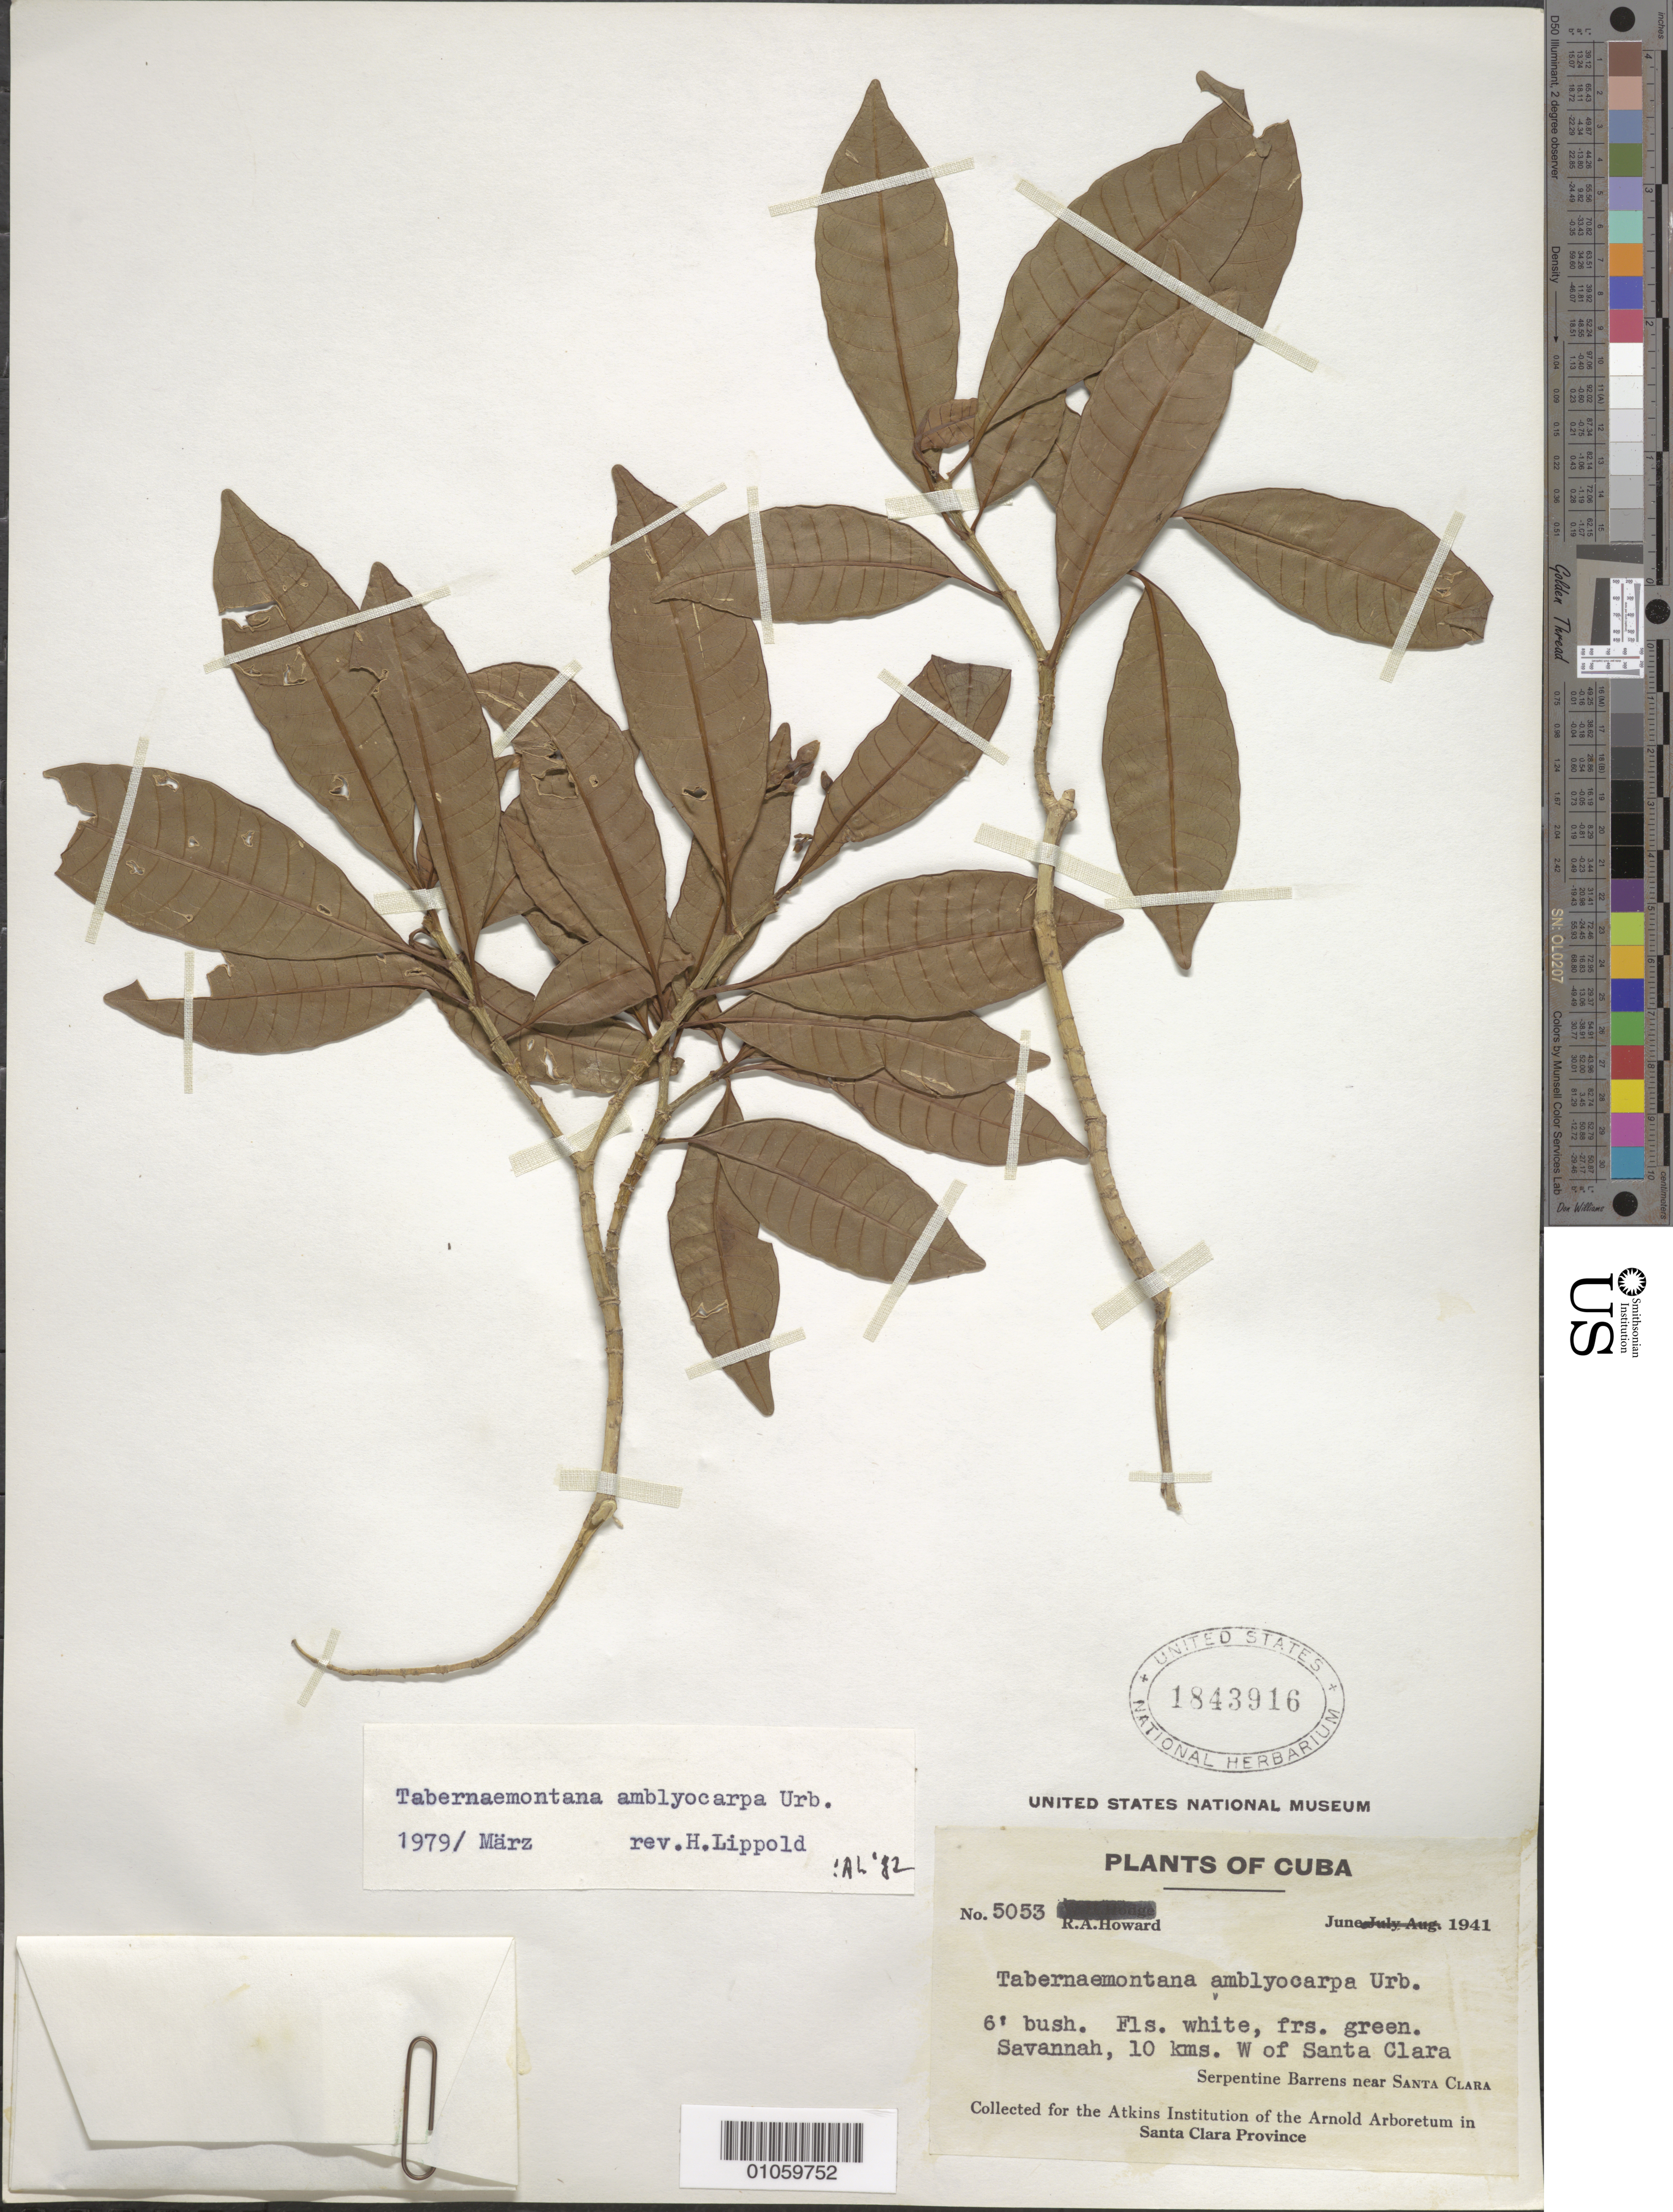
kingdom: Plantae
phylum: Tracheophyta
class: Magnoliopsida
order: Gentianales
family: Apocynaceae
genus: Tabernaemontana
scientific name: Tabernaemontana amblyocarpa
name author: Urb.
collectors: R. A. Howard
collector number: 5053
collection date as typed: Jun 1941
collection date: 1941-06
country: Cuba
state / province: Villa Clara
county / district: Santa Clara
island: Cuba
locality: Savannah, 10 km W of Santa Clara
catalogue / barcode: US 1843916